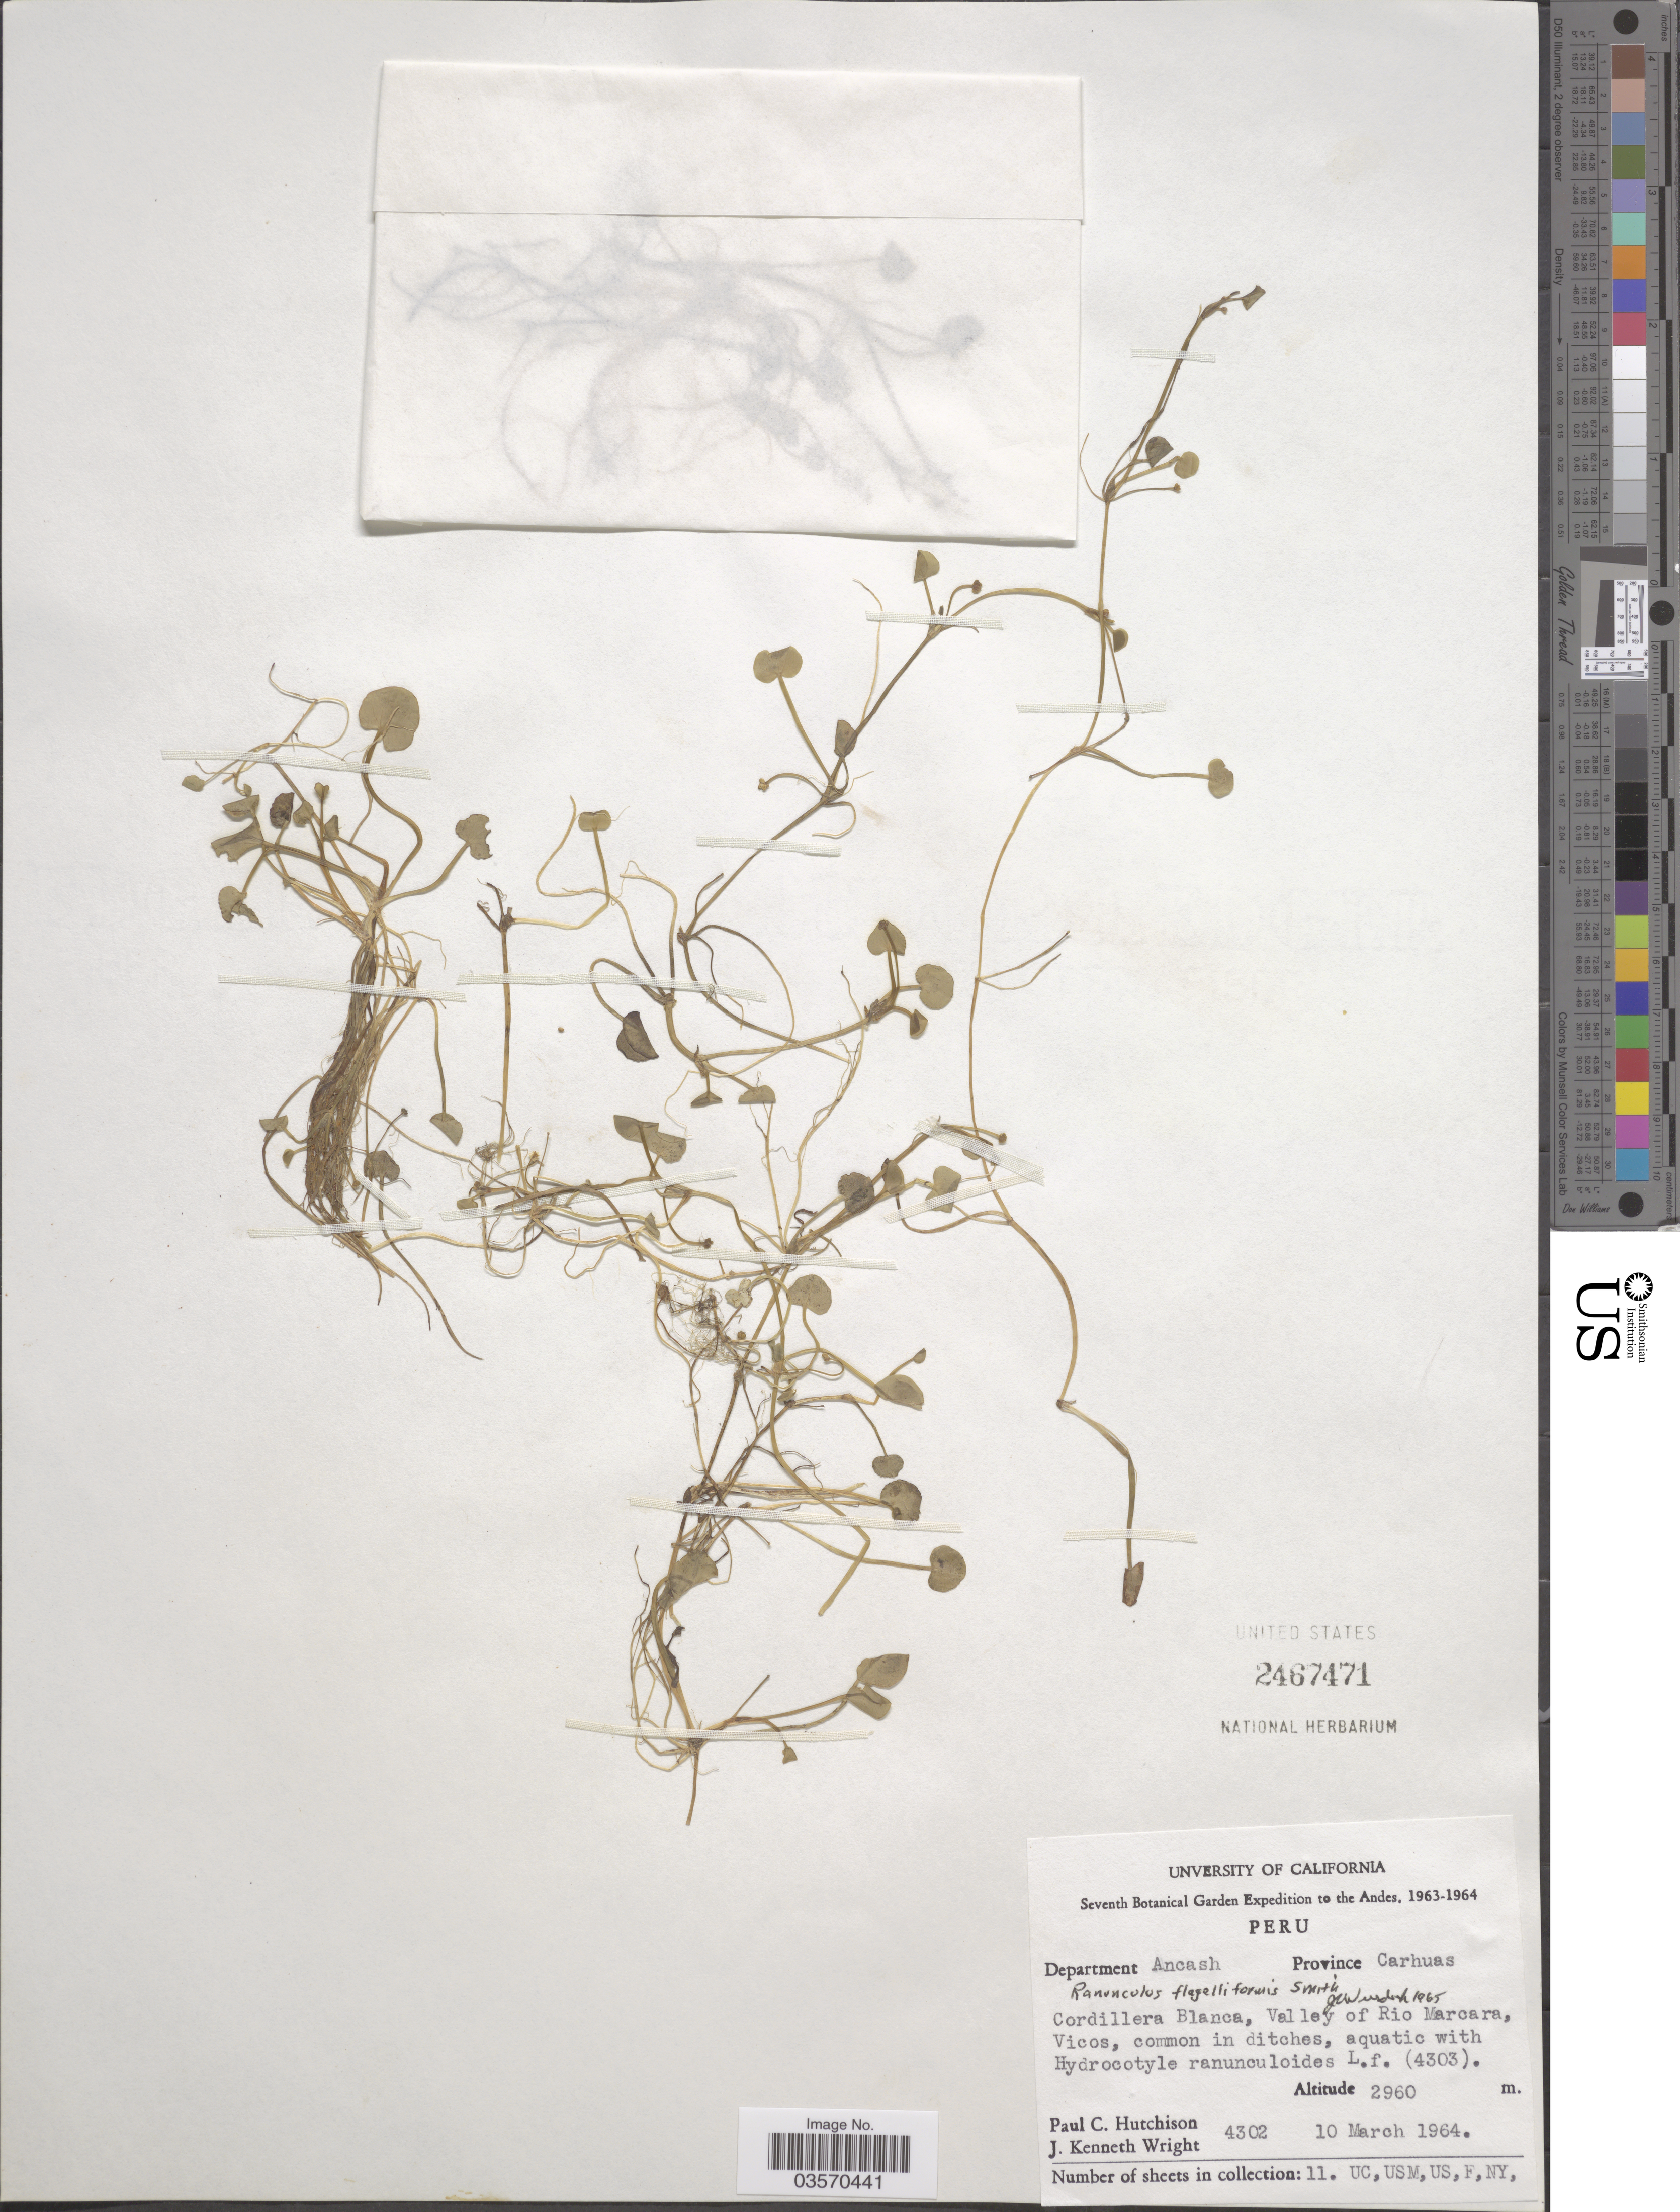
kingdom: Plantae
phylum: Tracheophyta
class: Magnoliopsida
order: Ranunculales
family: Ranunculaceae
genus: Ranunculus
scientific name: Ranunculus flagelliformis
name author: Sm.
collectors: P. C. Hutchison & J. K. Wright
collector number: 4302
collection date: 1964-03-10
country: Peru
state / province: Ancash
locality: The Andes. Department Ancash. Province Carhuas. Cordillera Blanca, Valley of Rio Marcara, Vicos.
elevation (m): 2960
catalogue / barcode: US 2467471